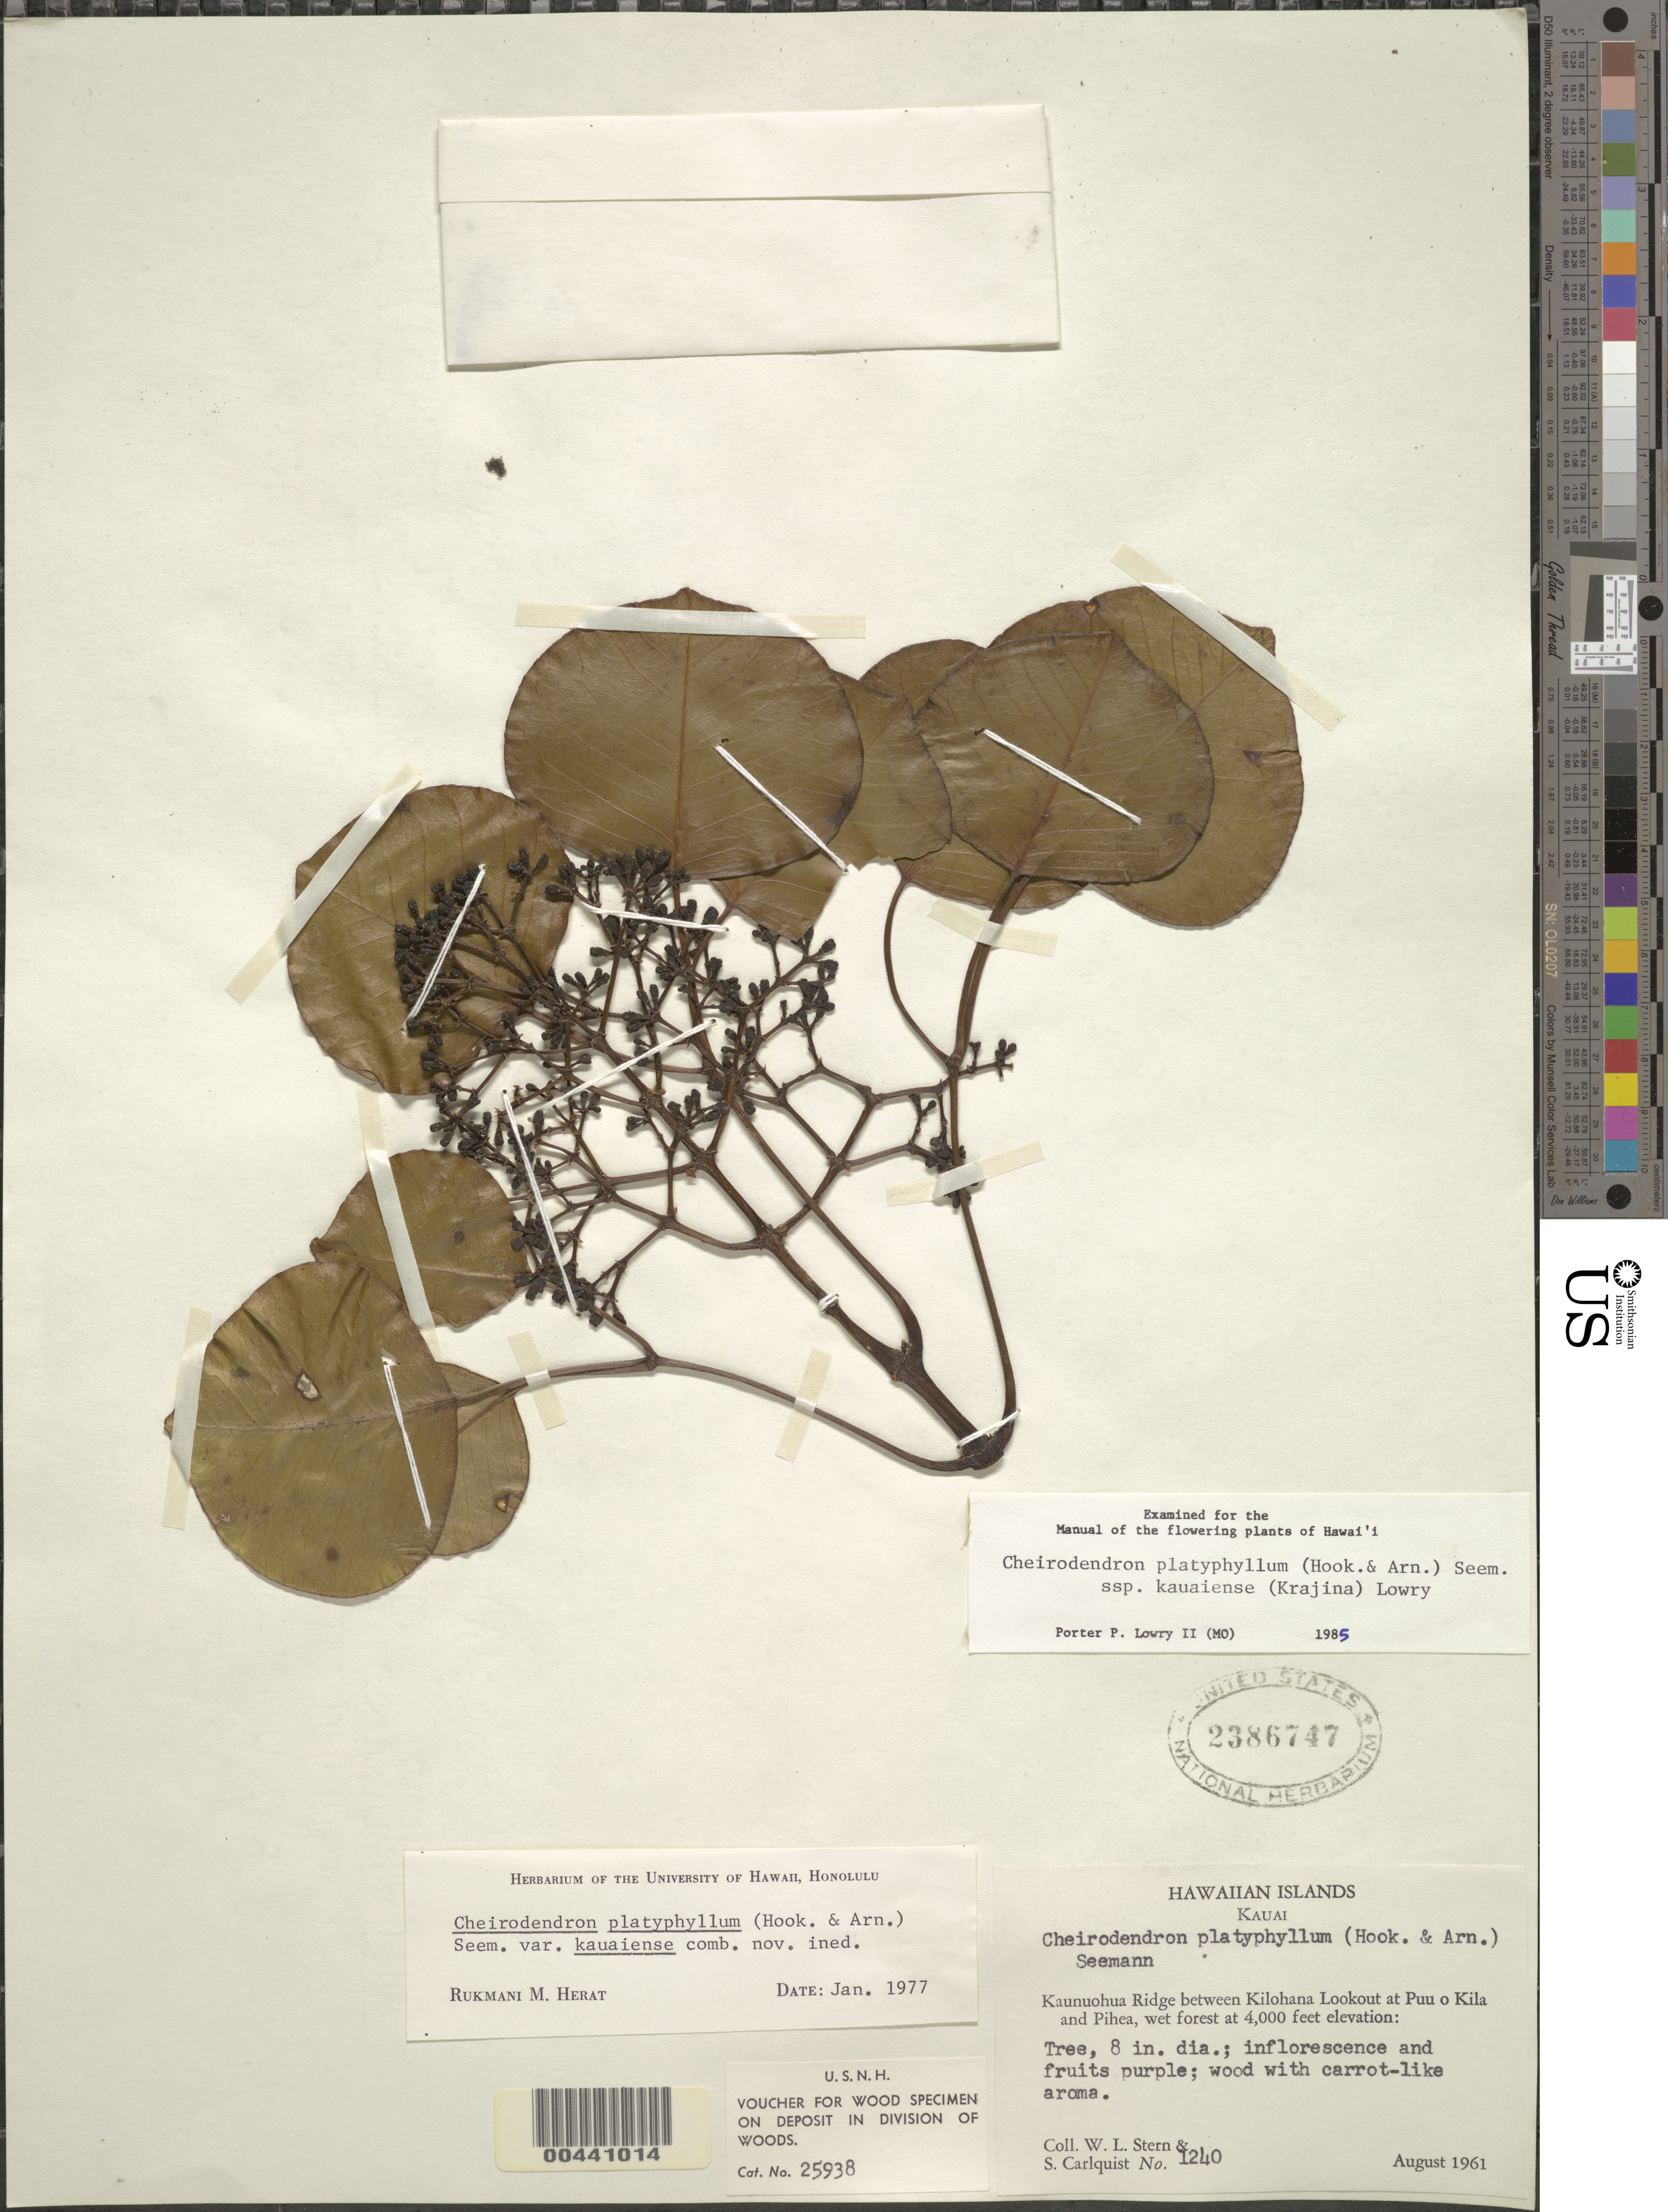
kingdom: Plantae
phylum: Tracheophyta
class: Magnoliopsida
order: Apiales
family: Araliaceae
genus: Cheirodendron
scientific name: Cheirodendron platyphyllum subsp. kauaiense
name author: (Krajina) Lowry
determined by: Lowry, P. P., (MO), Missouri Botanical Garden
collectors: W. L. Stern & S. Carlquist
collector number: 1240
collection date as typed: Aug 1961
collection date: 1961-08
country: United States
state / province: Hawaii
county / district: Kauai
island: Kaua'i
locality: Kaunuohua Ridge between Kilohana Lookout at Puu o Kila and Pihea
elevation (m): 1219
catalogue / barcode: US 2386747